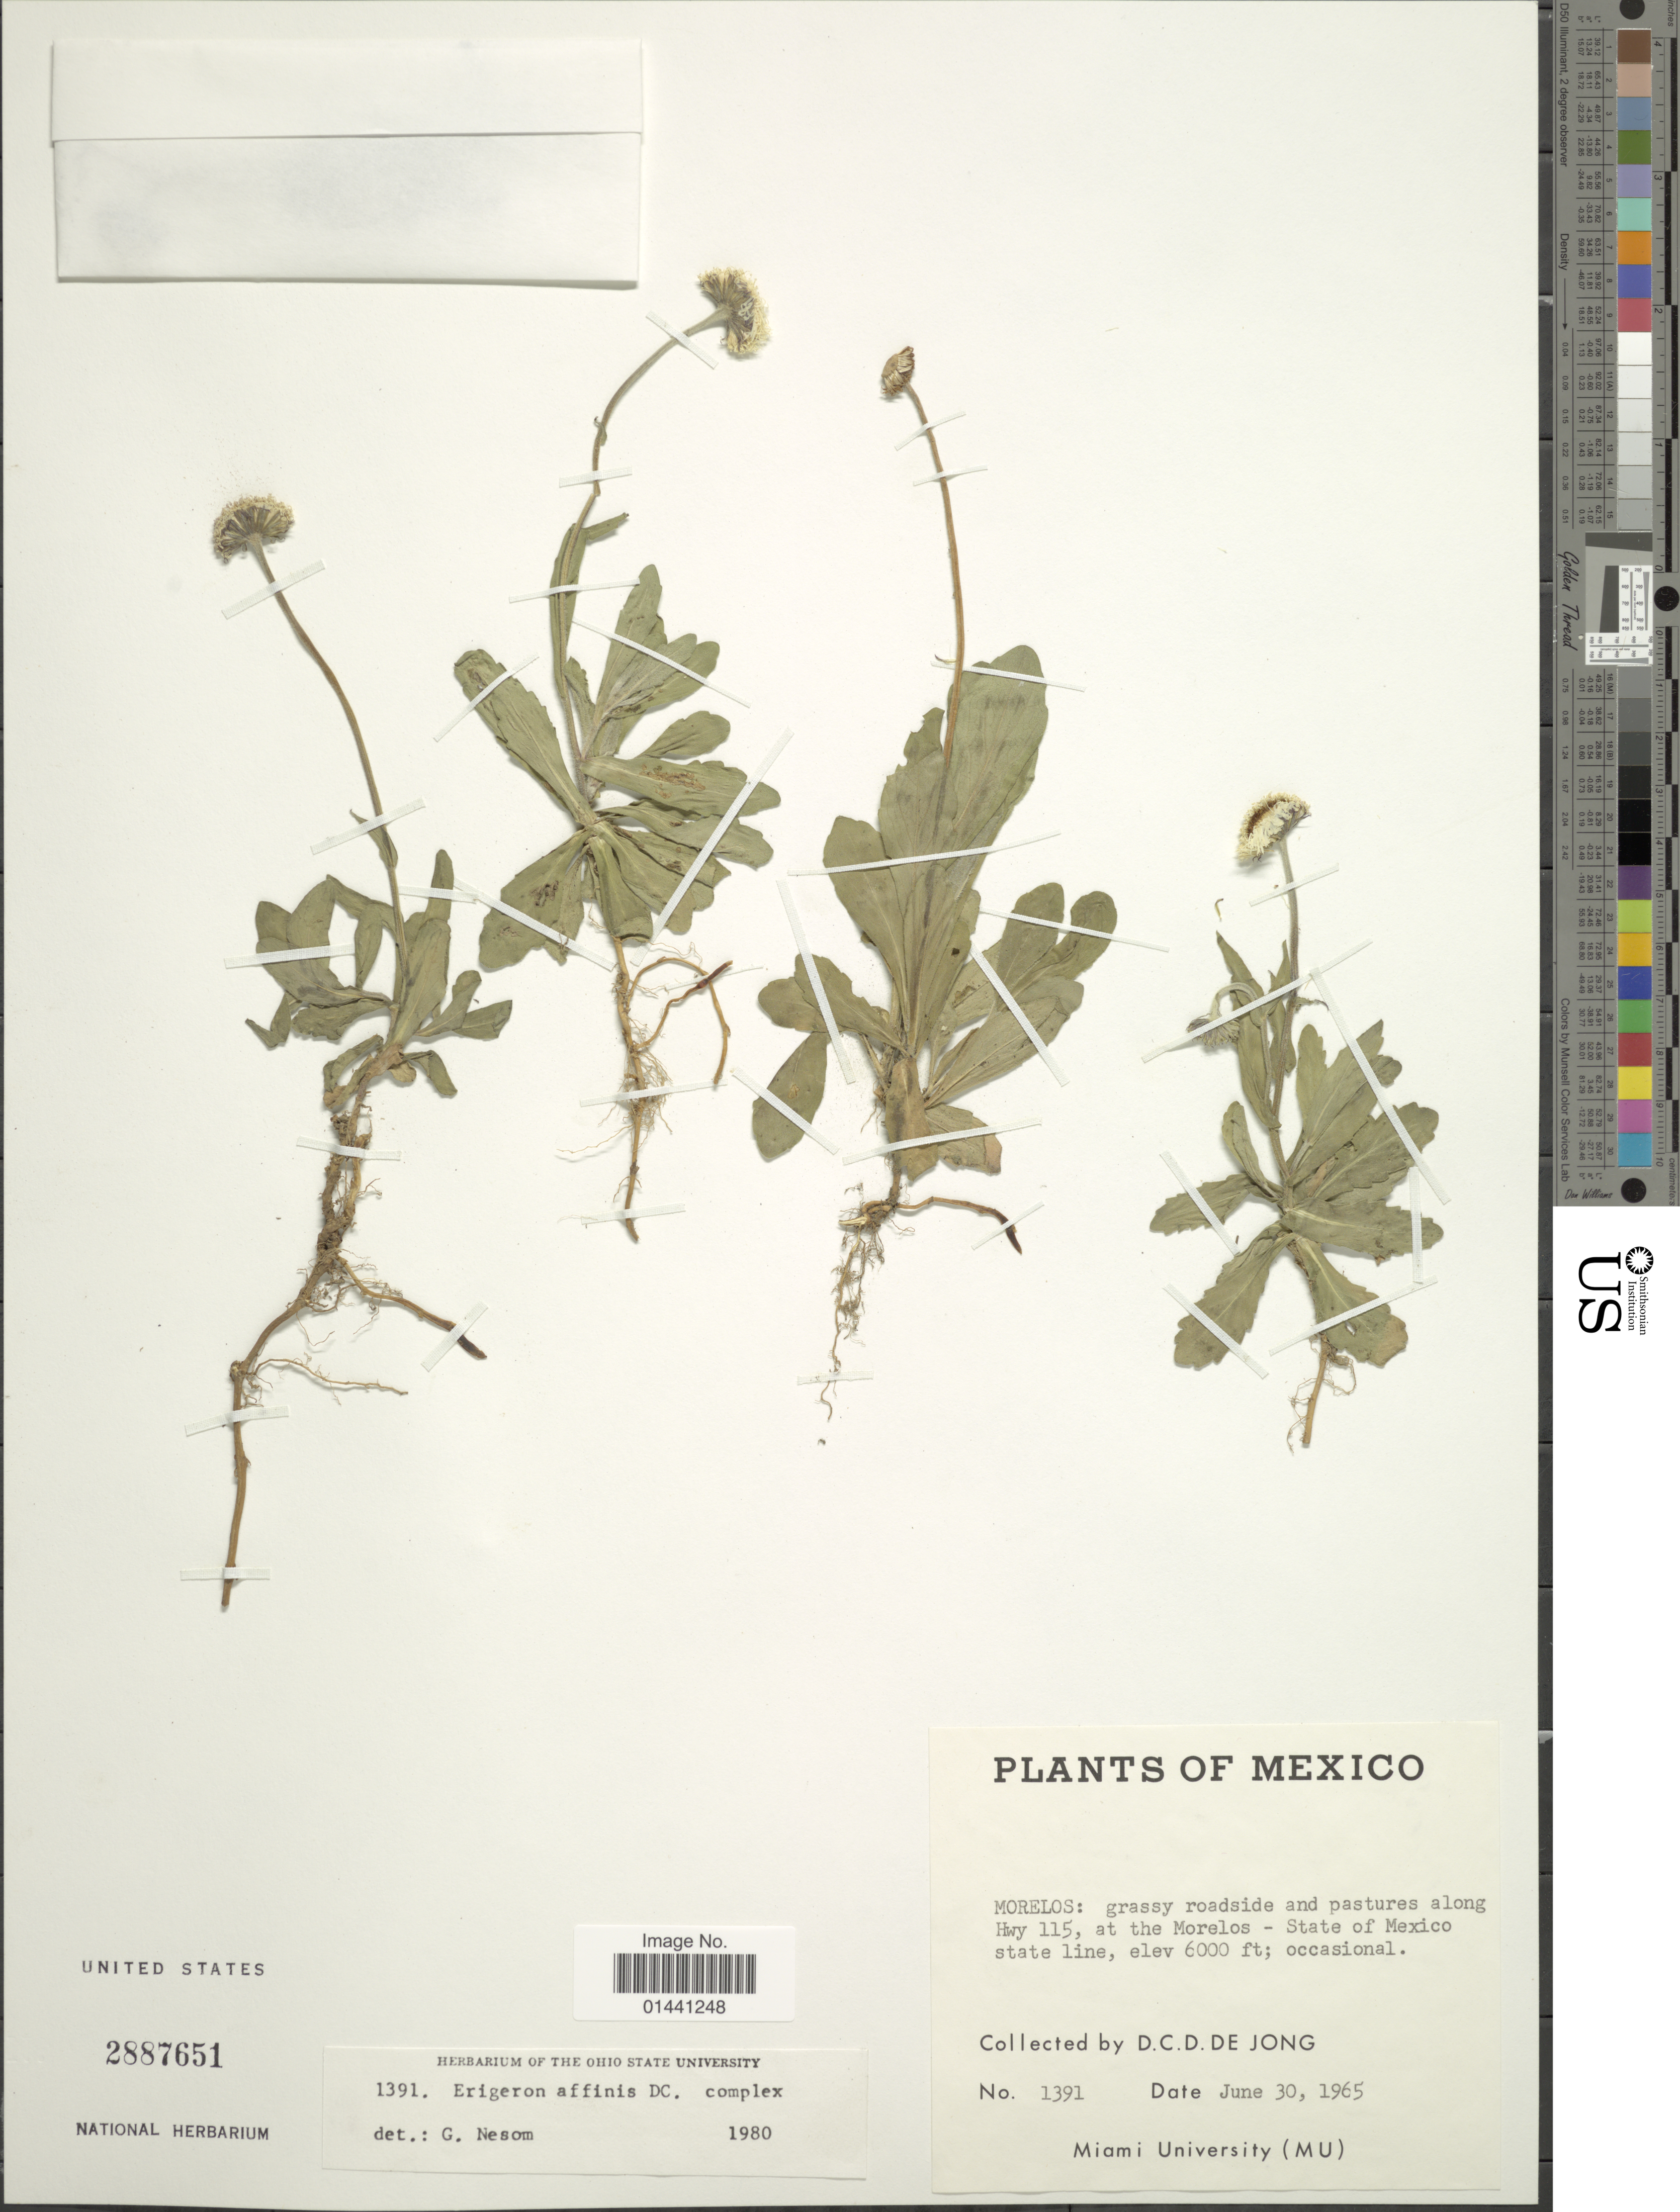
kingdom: Plantae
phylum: Tracheophyta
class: Magnoliopsida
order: Asterales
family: Asteraceae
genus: Erigeron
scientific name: Erigeron affinis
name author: V.M. Badillo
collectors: D. De Jong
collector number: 1391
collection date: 1965-06-30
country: Mexico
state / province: Morelos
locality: Grassy roadside and pastures along Hwy 115, at the Morelos, state of Mexico state line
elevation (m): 1829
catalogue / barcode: US 2887651